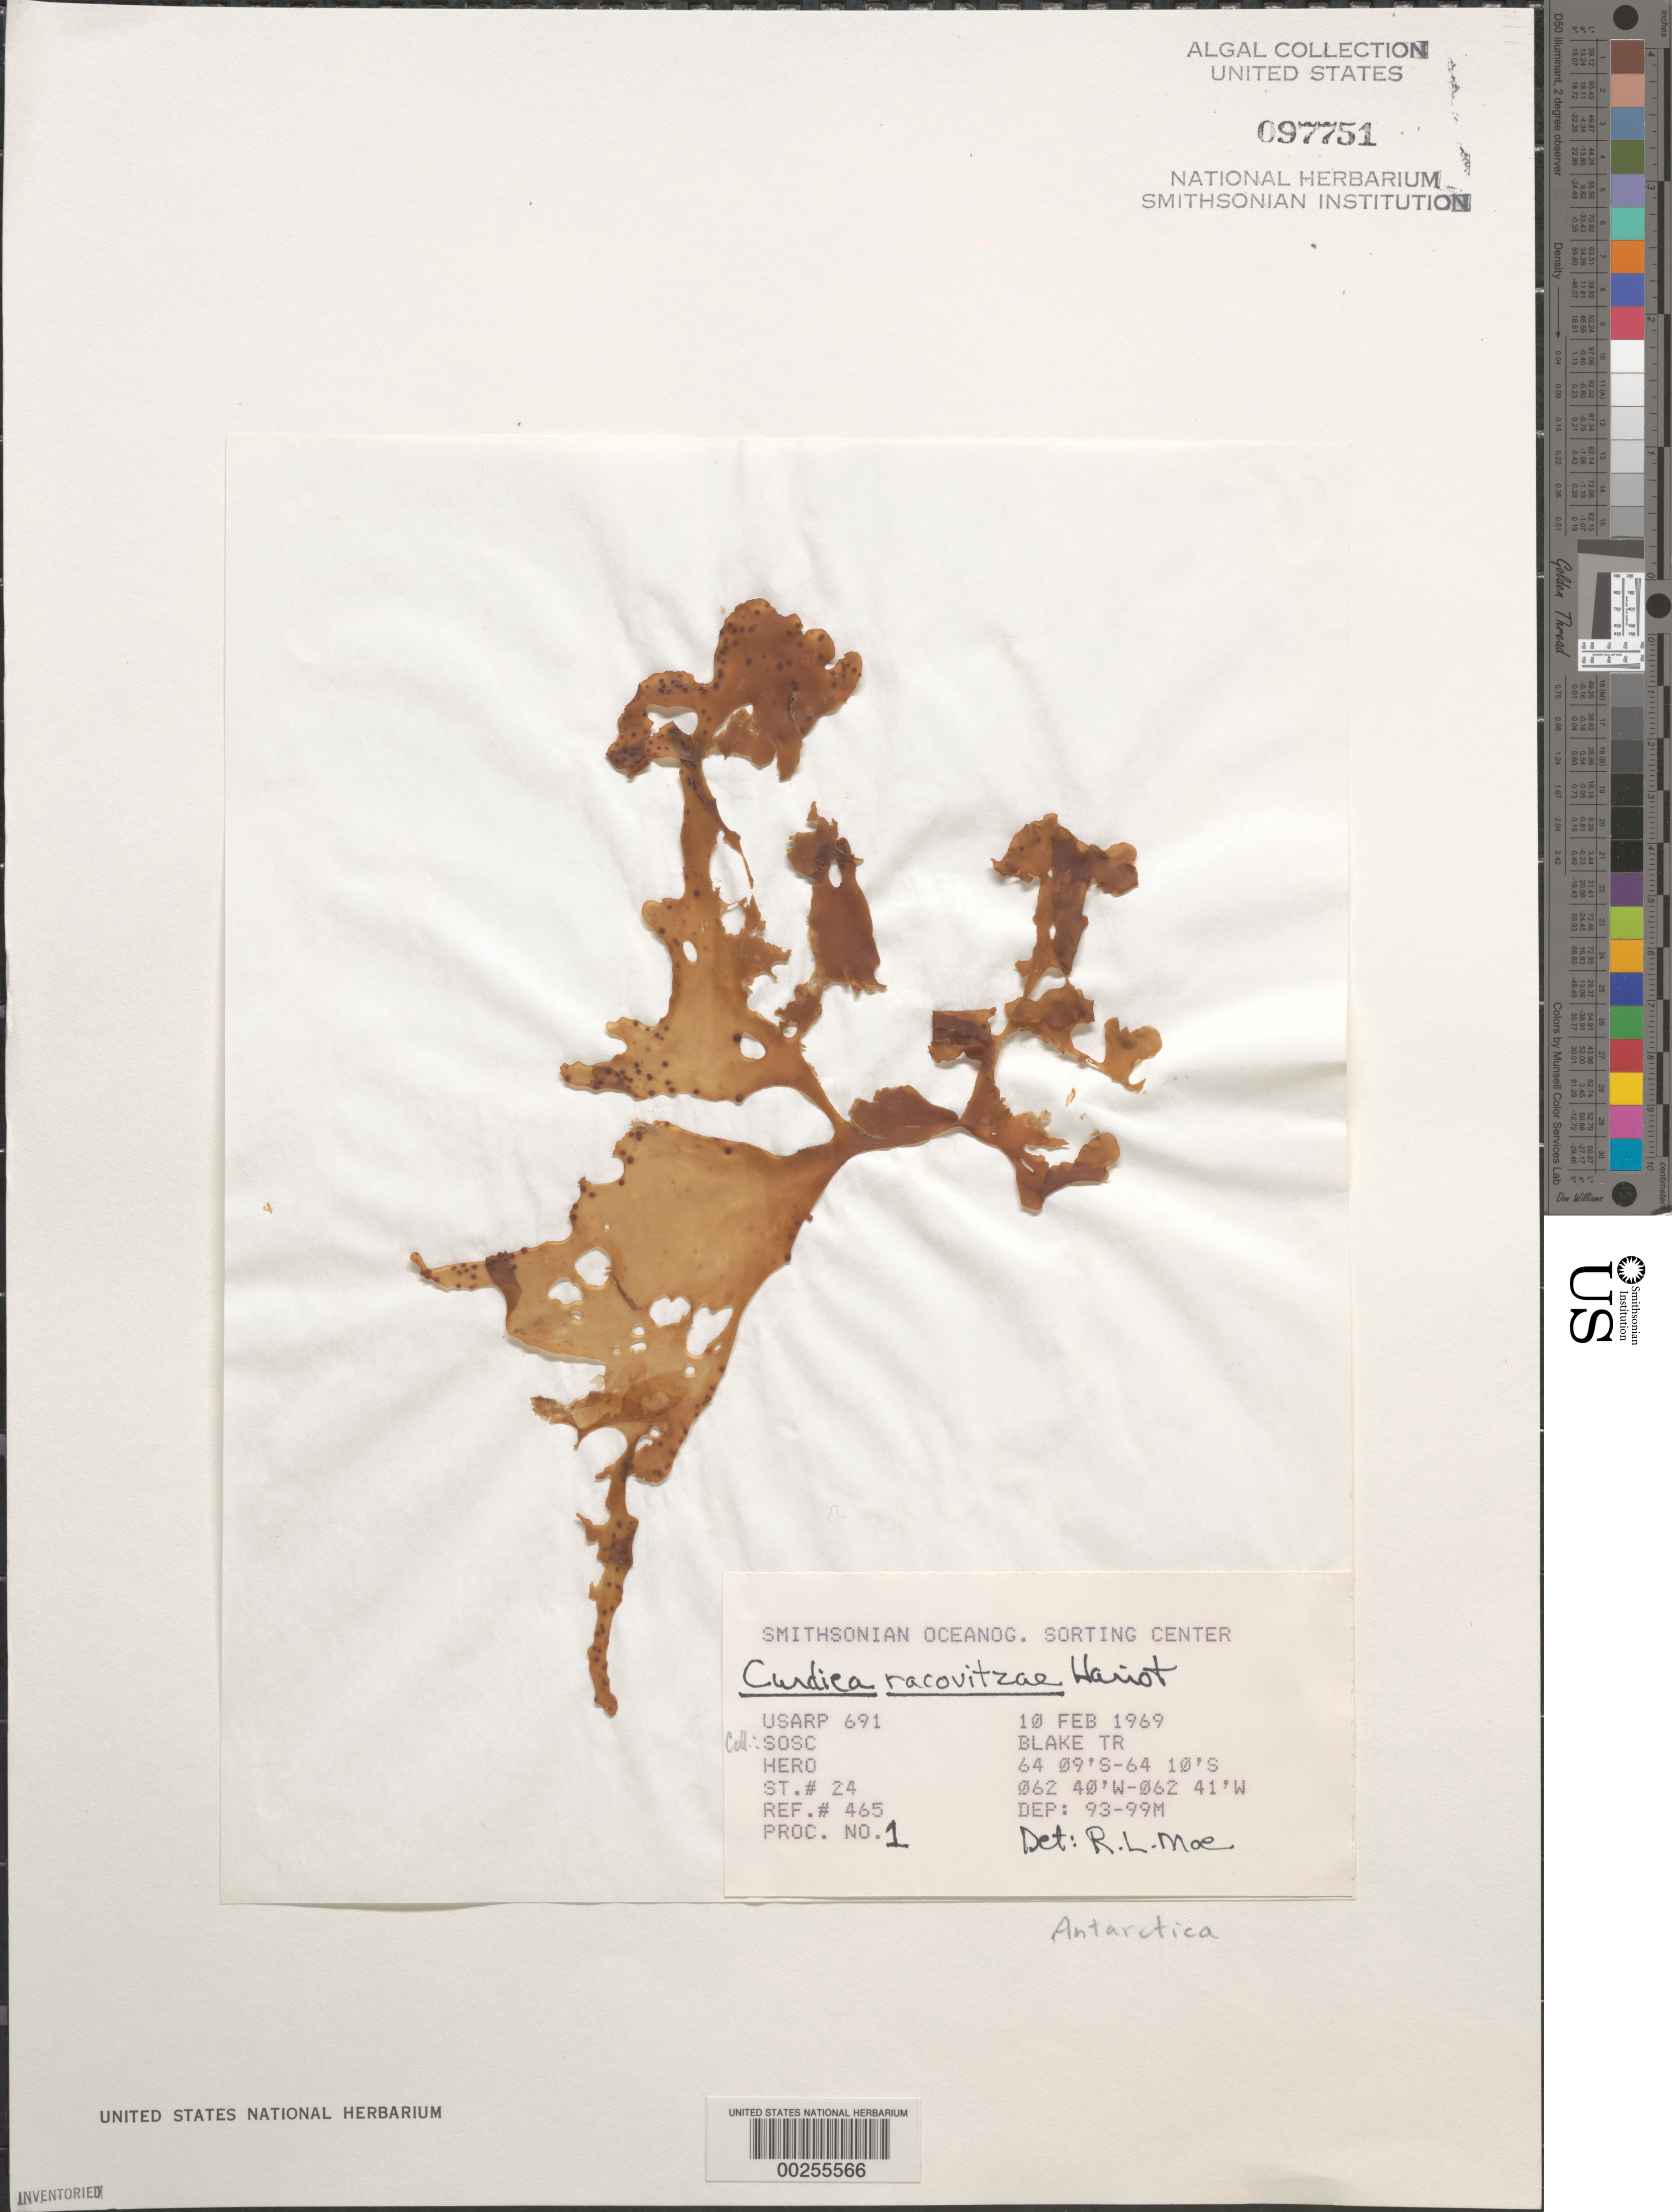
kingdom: Plantae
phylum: Rhodophyta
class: Florideophyceae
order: Gracilariales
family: Gracilariaceae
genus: Curdiea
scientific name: Curdiea racovitzae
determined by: Moe, R. L.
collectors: SOSC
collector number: Station 24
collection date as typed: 10 Feb 1969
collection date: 1969-02-10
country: Antarctica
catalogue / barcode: US 97751